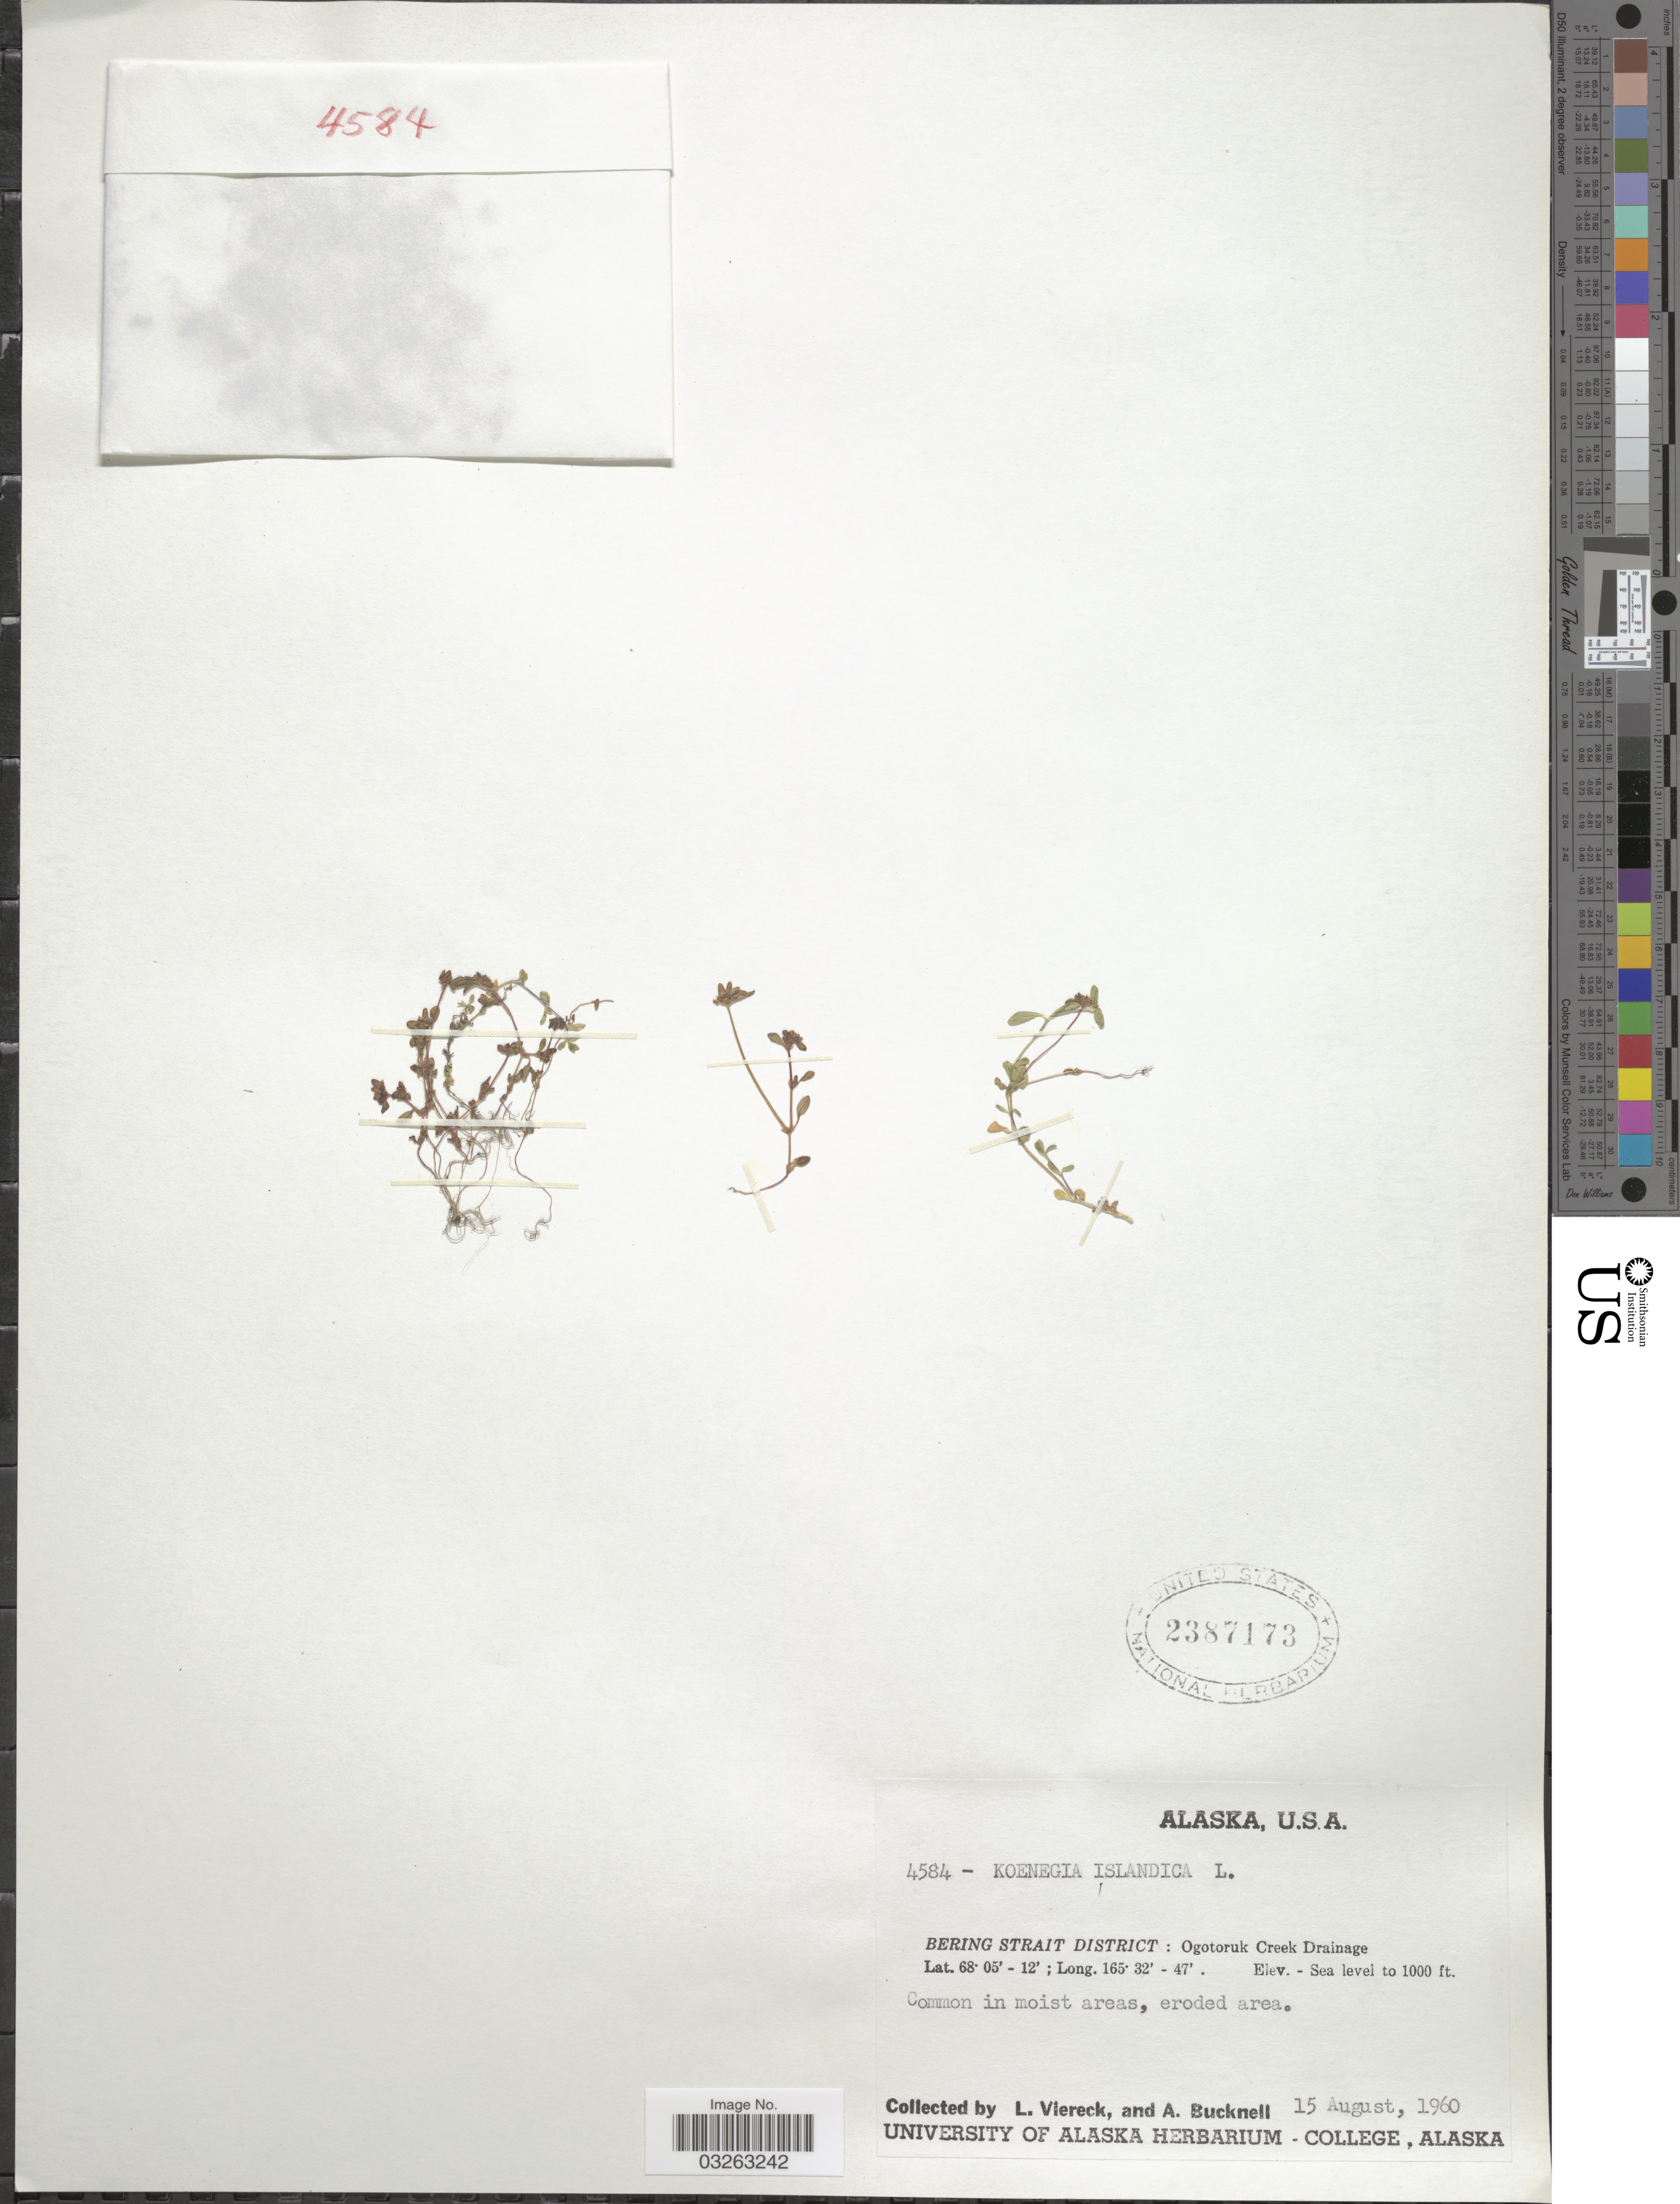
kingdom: Plantae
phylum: Tracheophyta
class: Magnoliopsida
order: Caryophyllales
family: Polygonaceae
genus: Koenigia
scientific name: Koenigia islandica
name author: L.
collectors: L. Viereck & A. Bucknell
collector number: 4584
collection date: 1960-08-15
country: United States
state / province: Alaska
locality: Bering Strait District: Ogotoruk Creek Drainage.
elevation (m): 0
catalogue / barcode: US 2387173